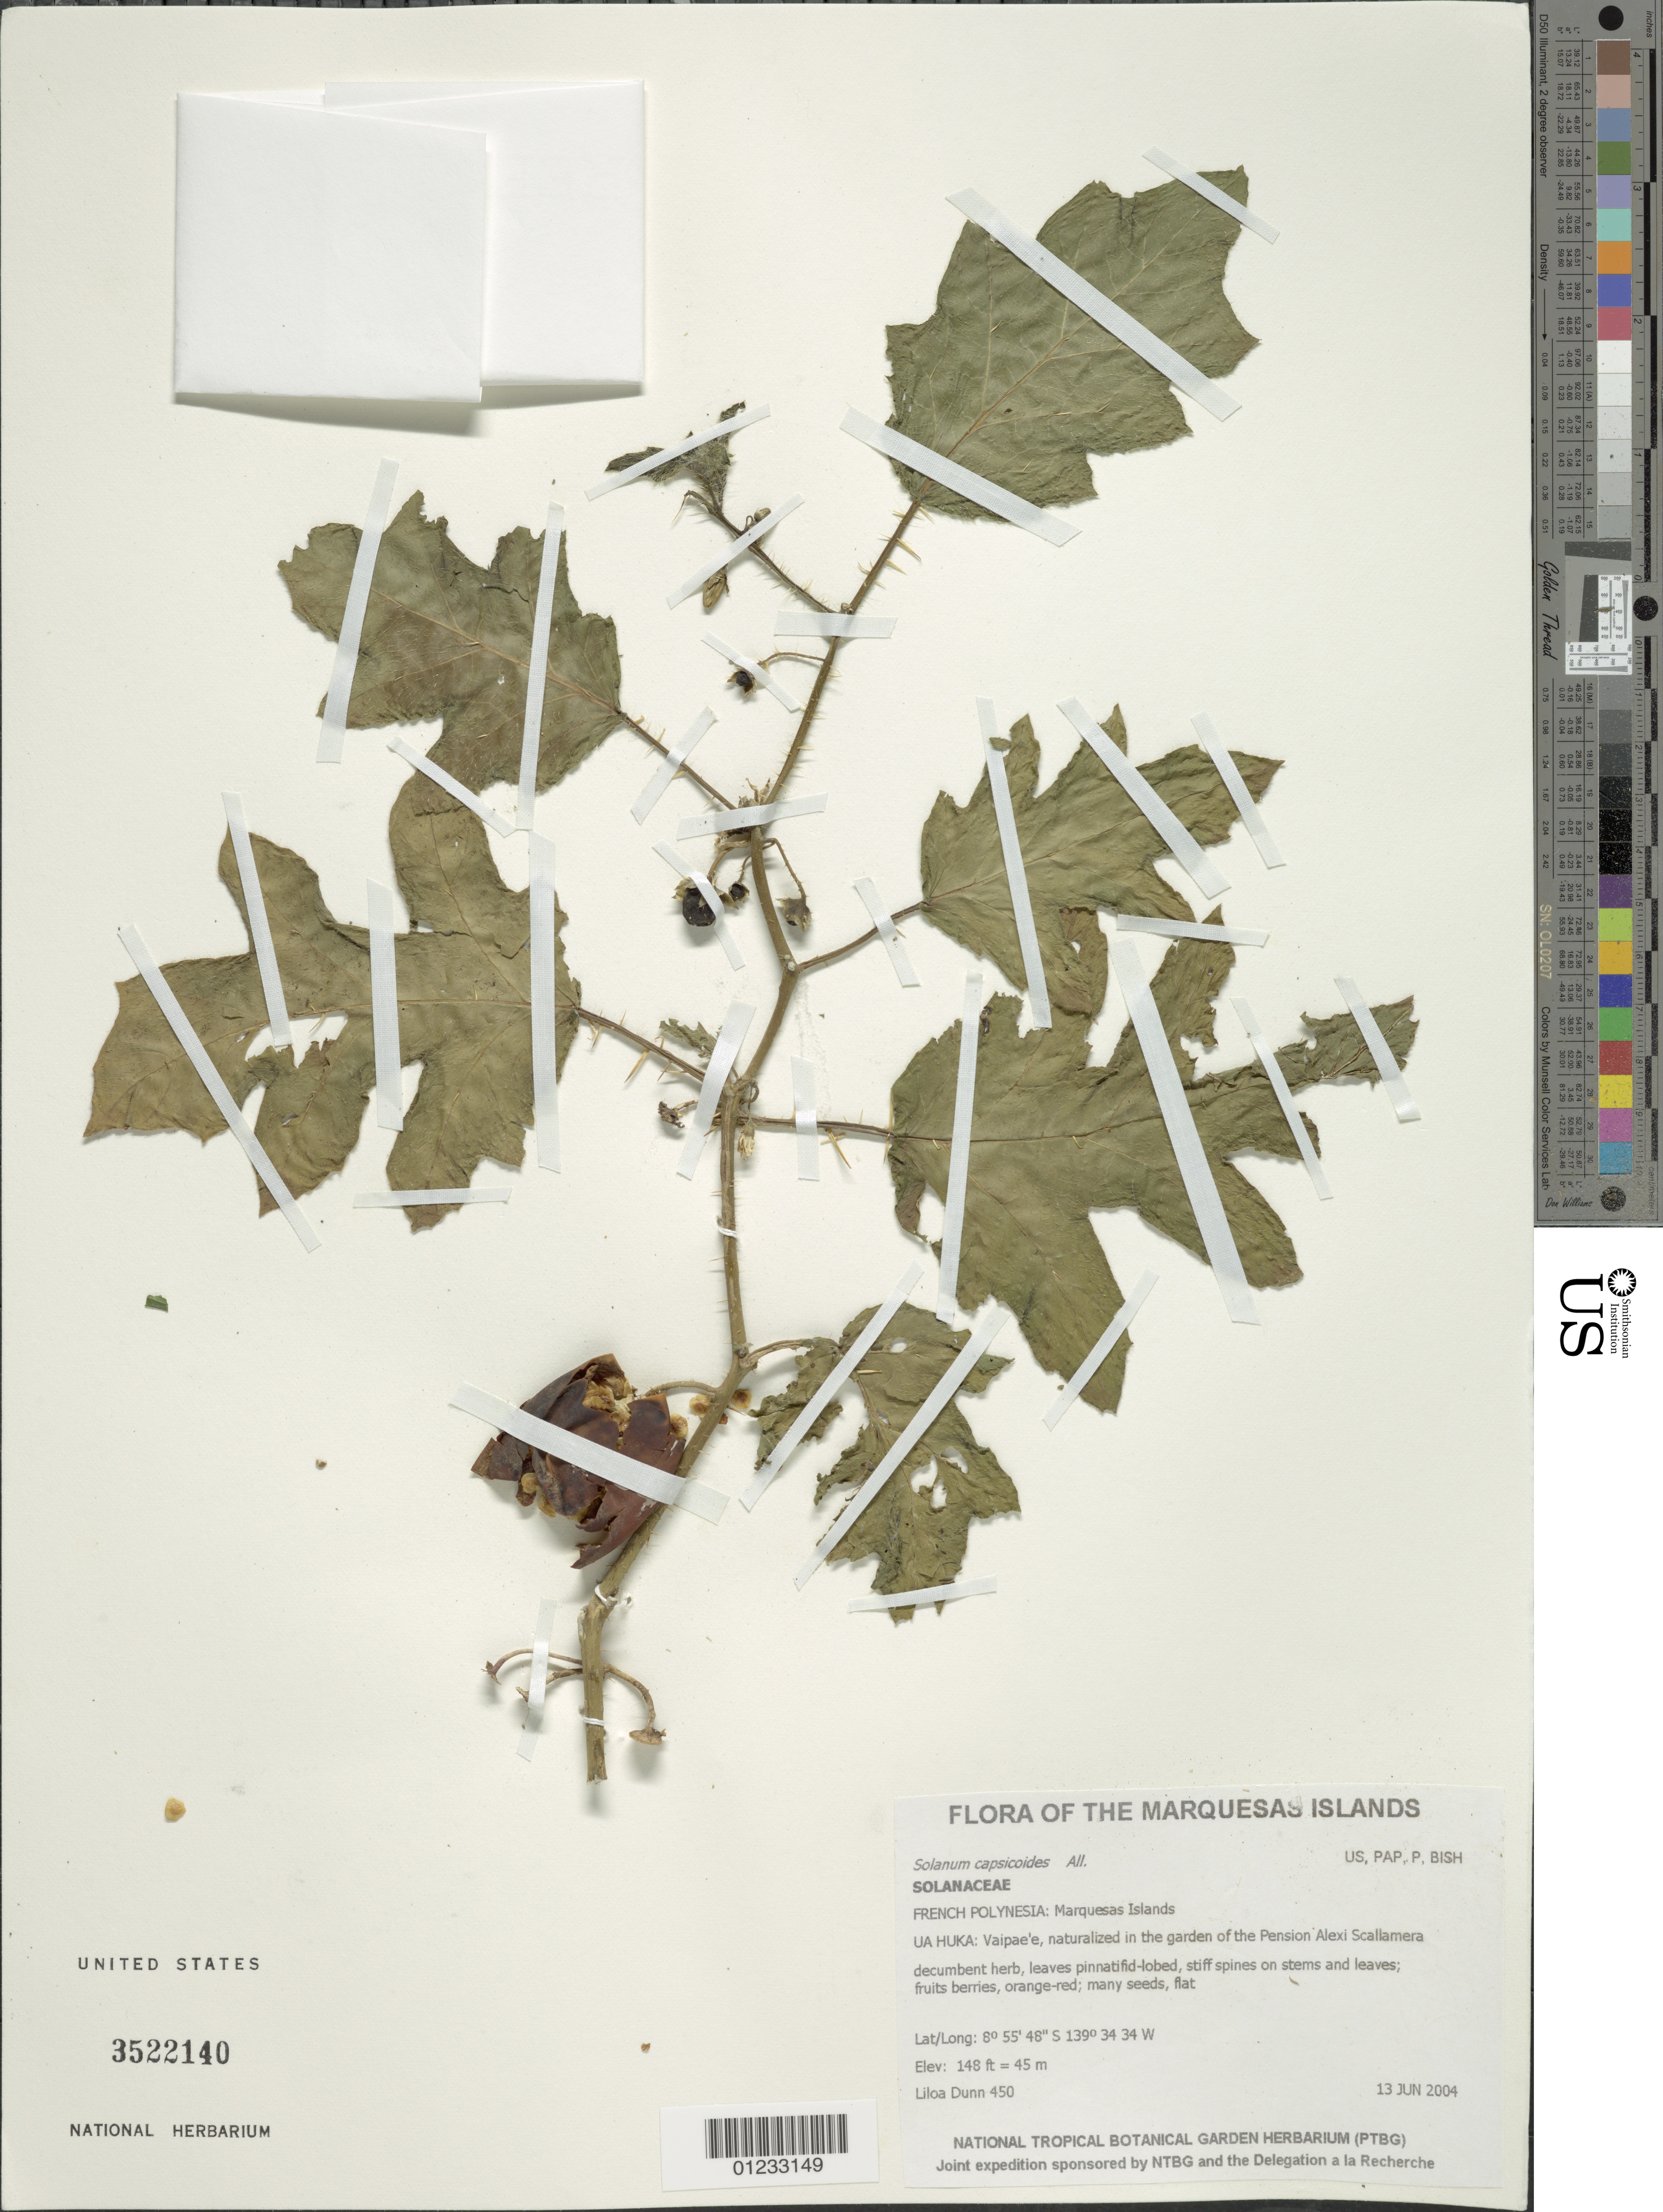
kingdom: Plantae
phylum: Tracheophyta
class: Magnoliopsida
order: Solanales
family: Solanaceae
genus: Solanum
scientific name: Solanum capsicoides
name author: All.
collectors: L. Dunn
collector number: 450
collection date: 2004-06-13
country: French Polynesia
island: Ua Huka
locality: Vaipae'e, naturalized in the garden of the Pension Alexi Scallamera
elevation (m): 45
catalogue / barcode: US 3522140